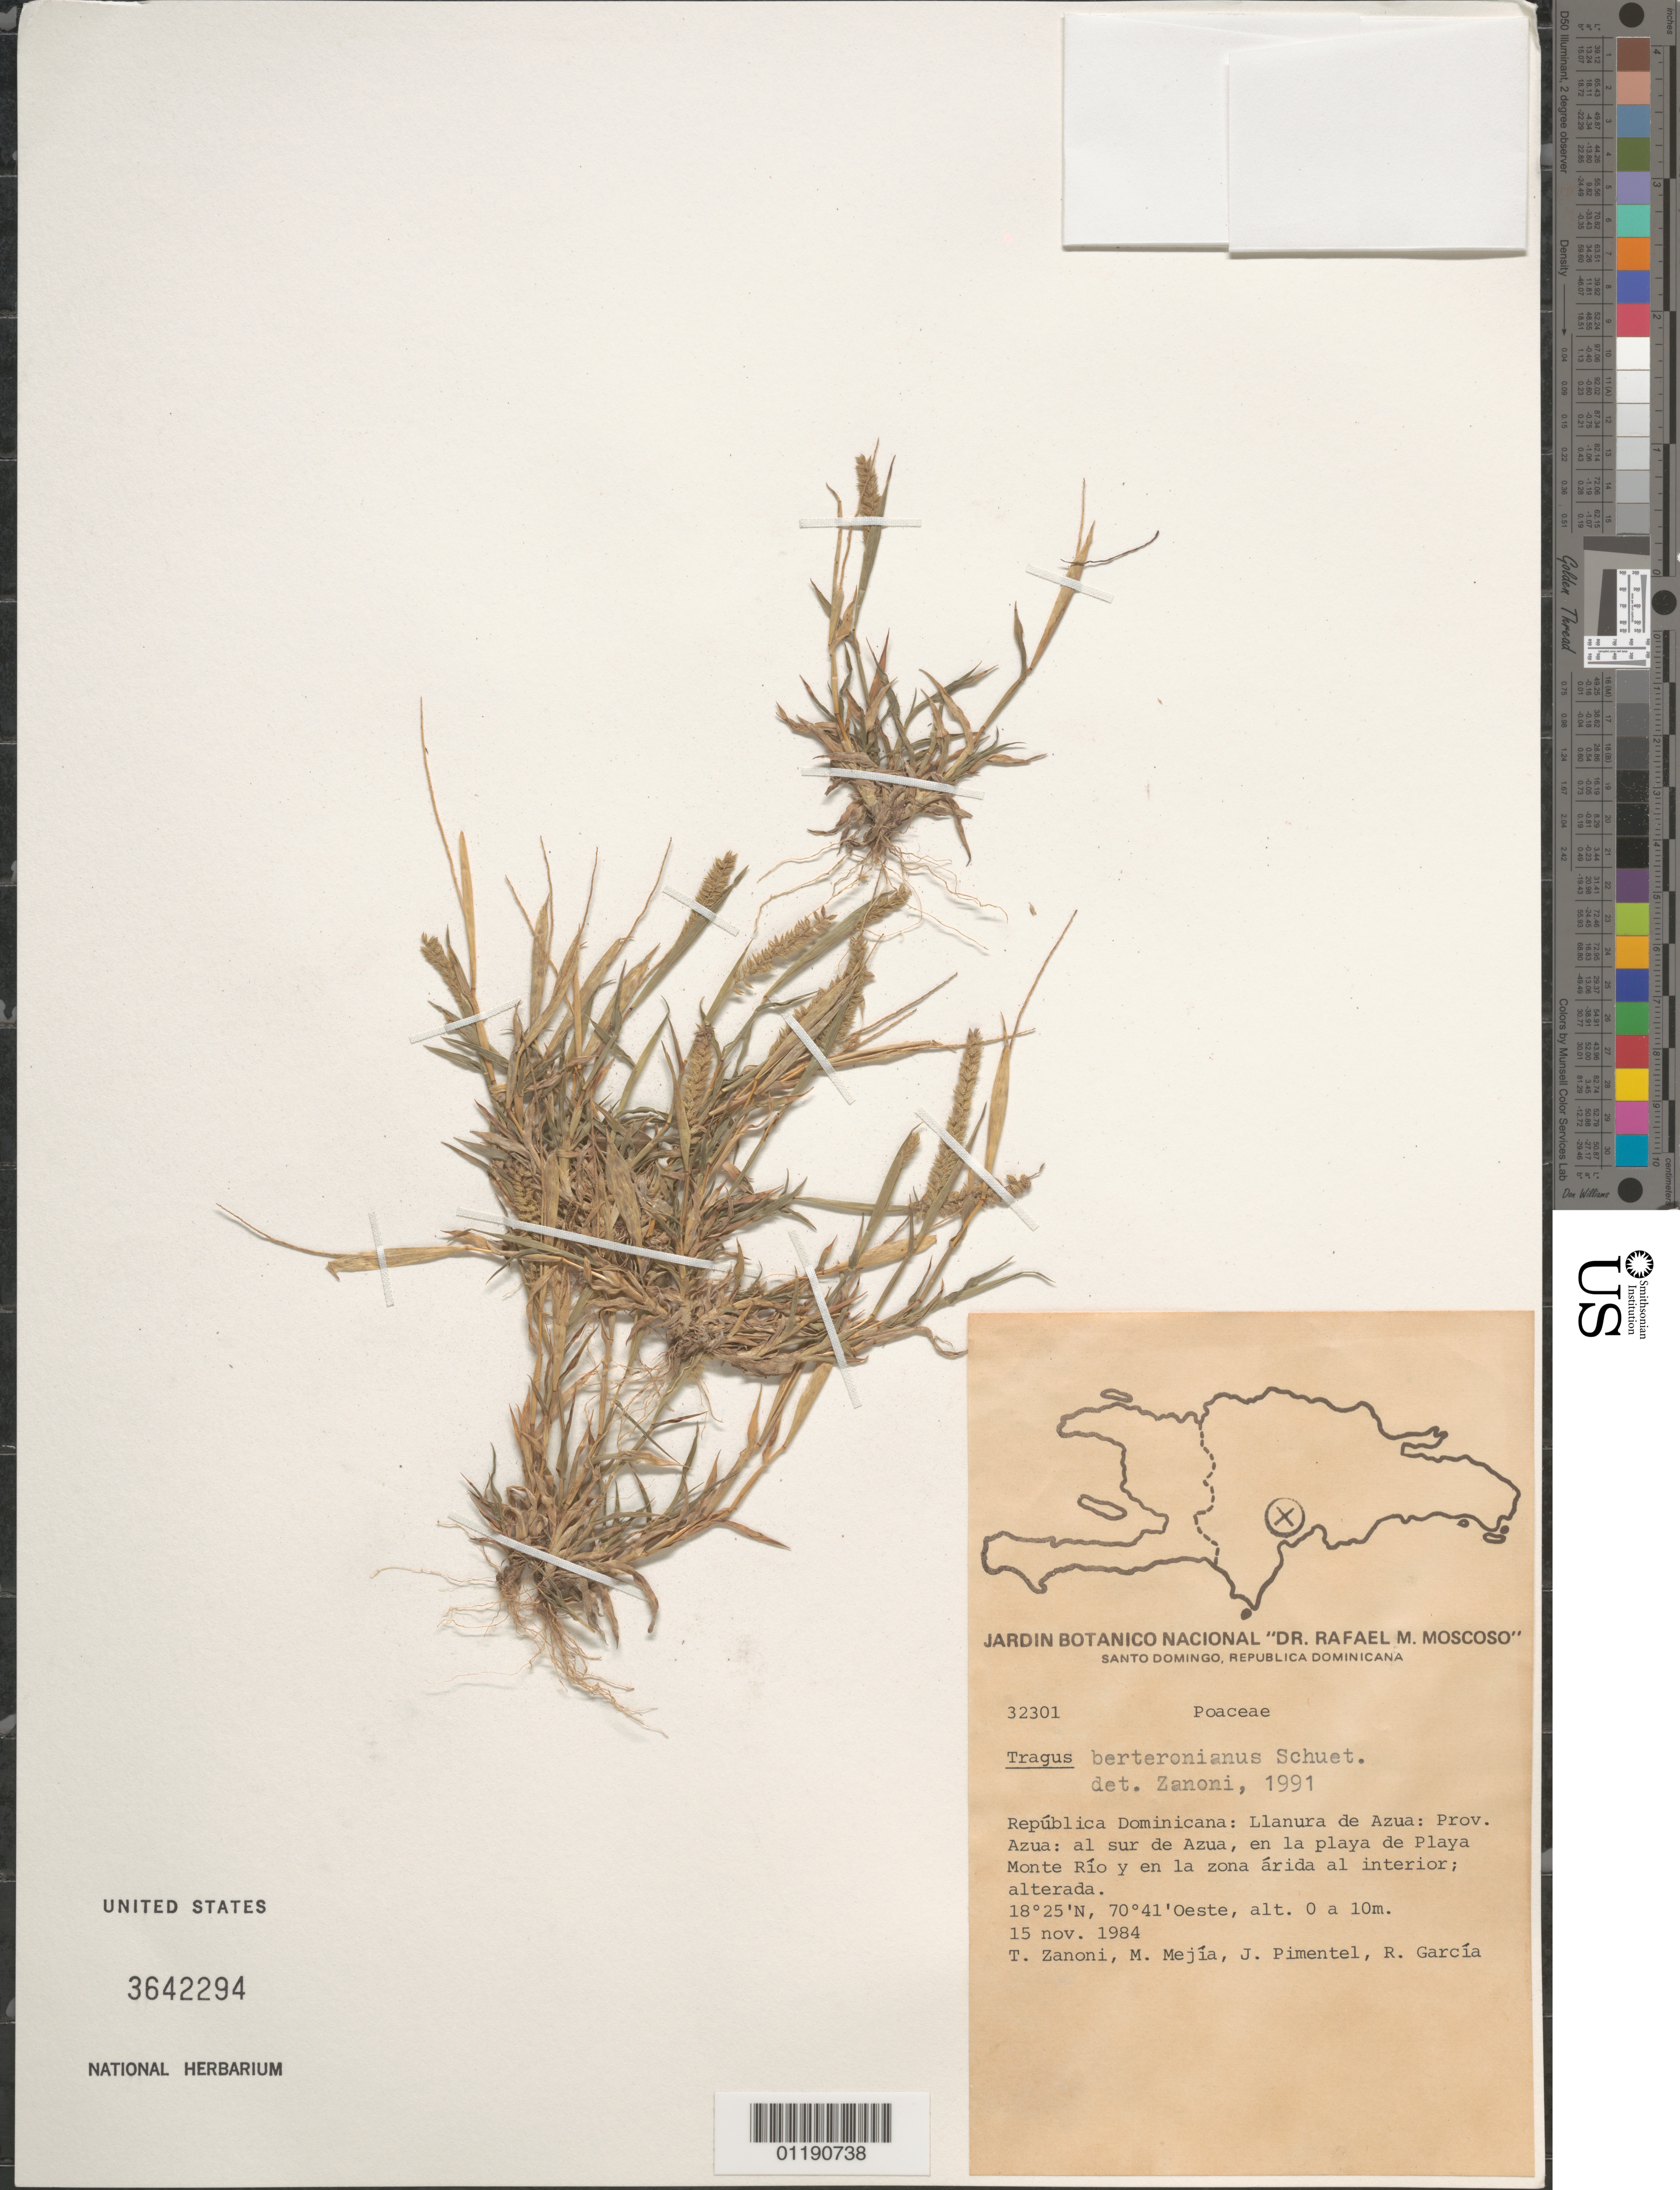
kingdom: Plantae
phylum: Tracheophyta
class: Liliopsida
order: Poales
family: Poaceae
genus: Tragus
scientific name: Tragus berteronianus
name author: Schult.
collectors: T. A. Zanoni, M. Mejia, J. Pimentel & R. G. García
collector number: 32301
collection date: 1984-11-15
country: Dominican Republic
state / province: Azua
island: Hispaniola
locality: S Azua, on the beach of Playa Monte Río and in the arid region to the interior.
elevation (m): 0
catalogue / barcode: US 3642294